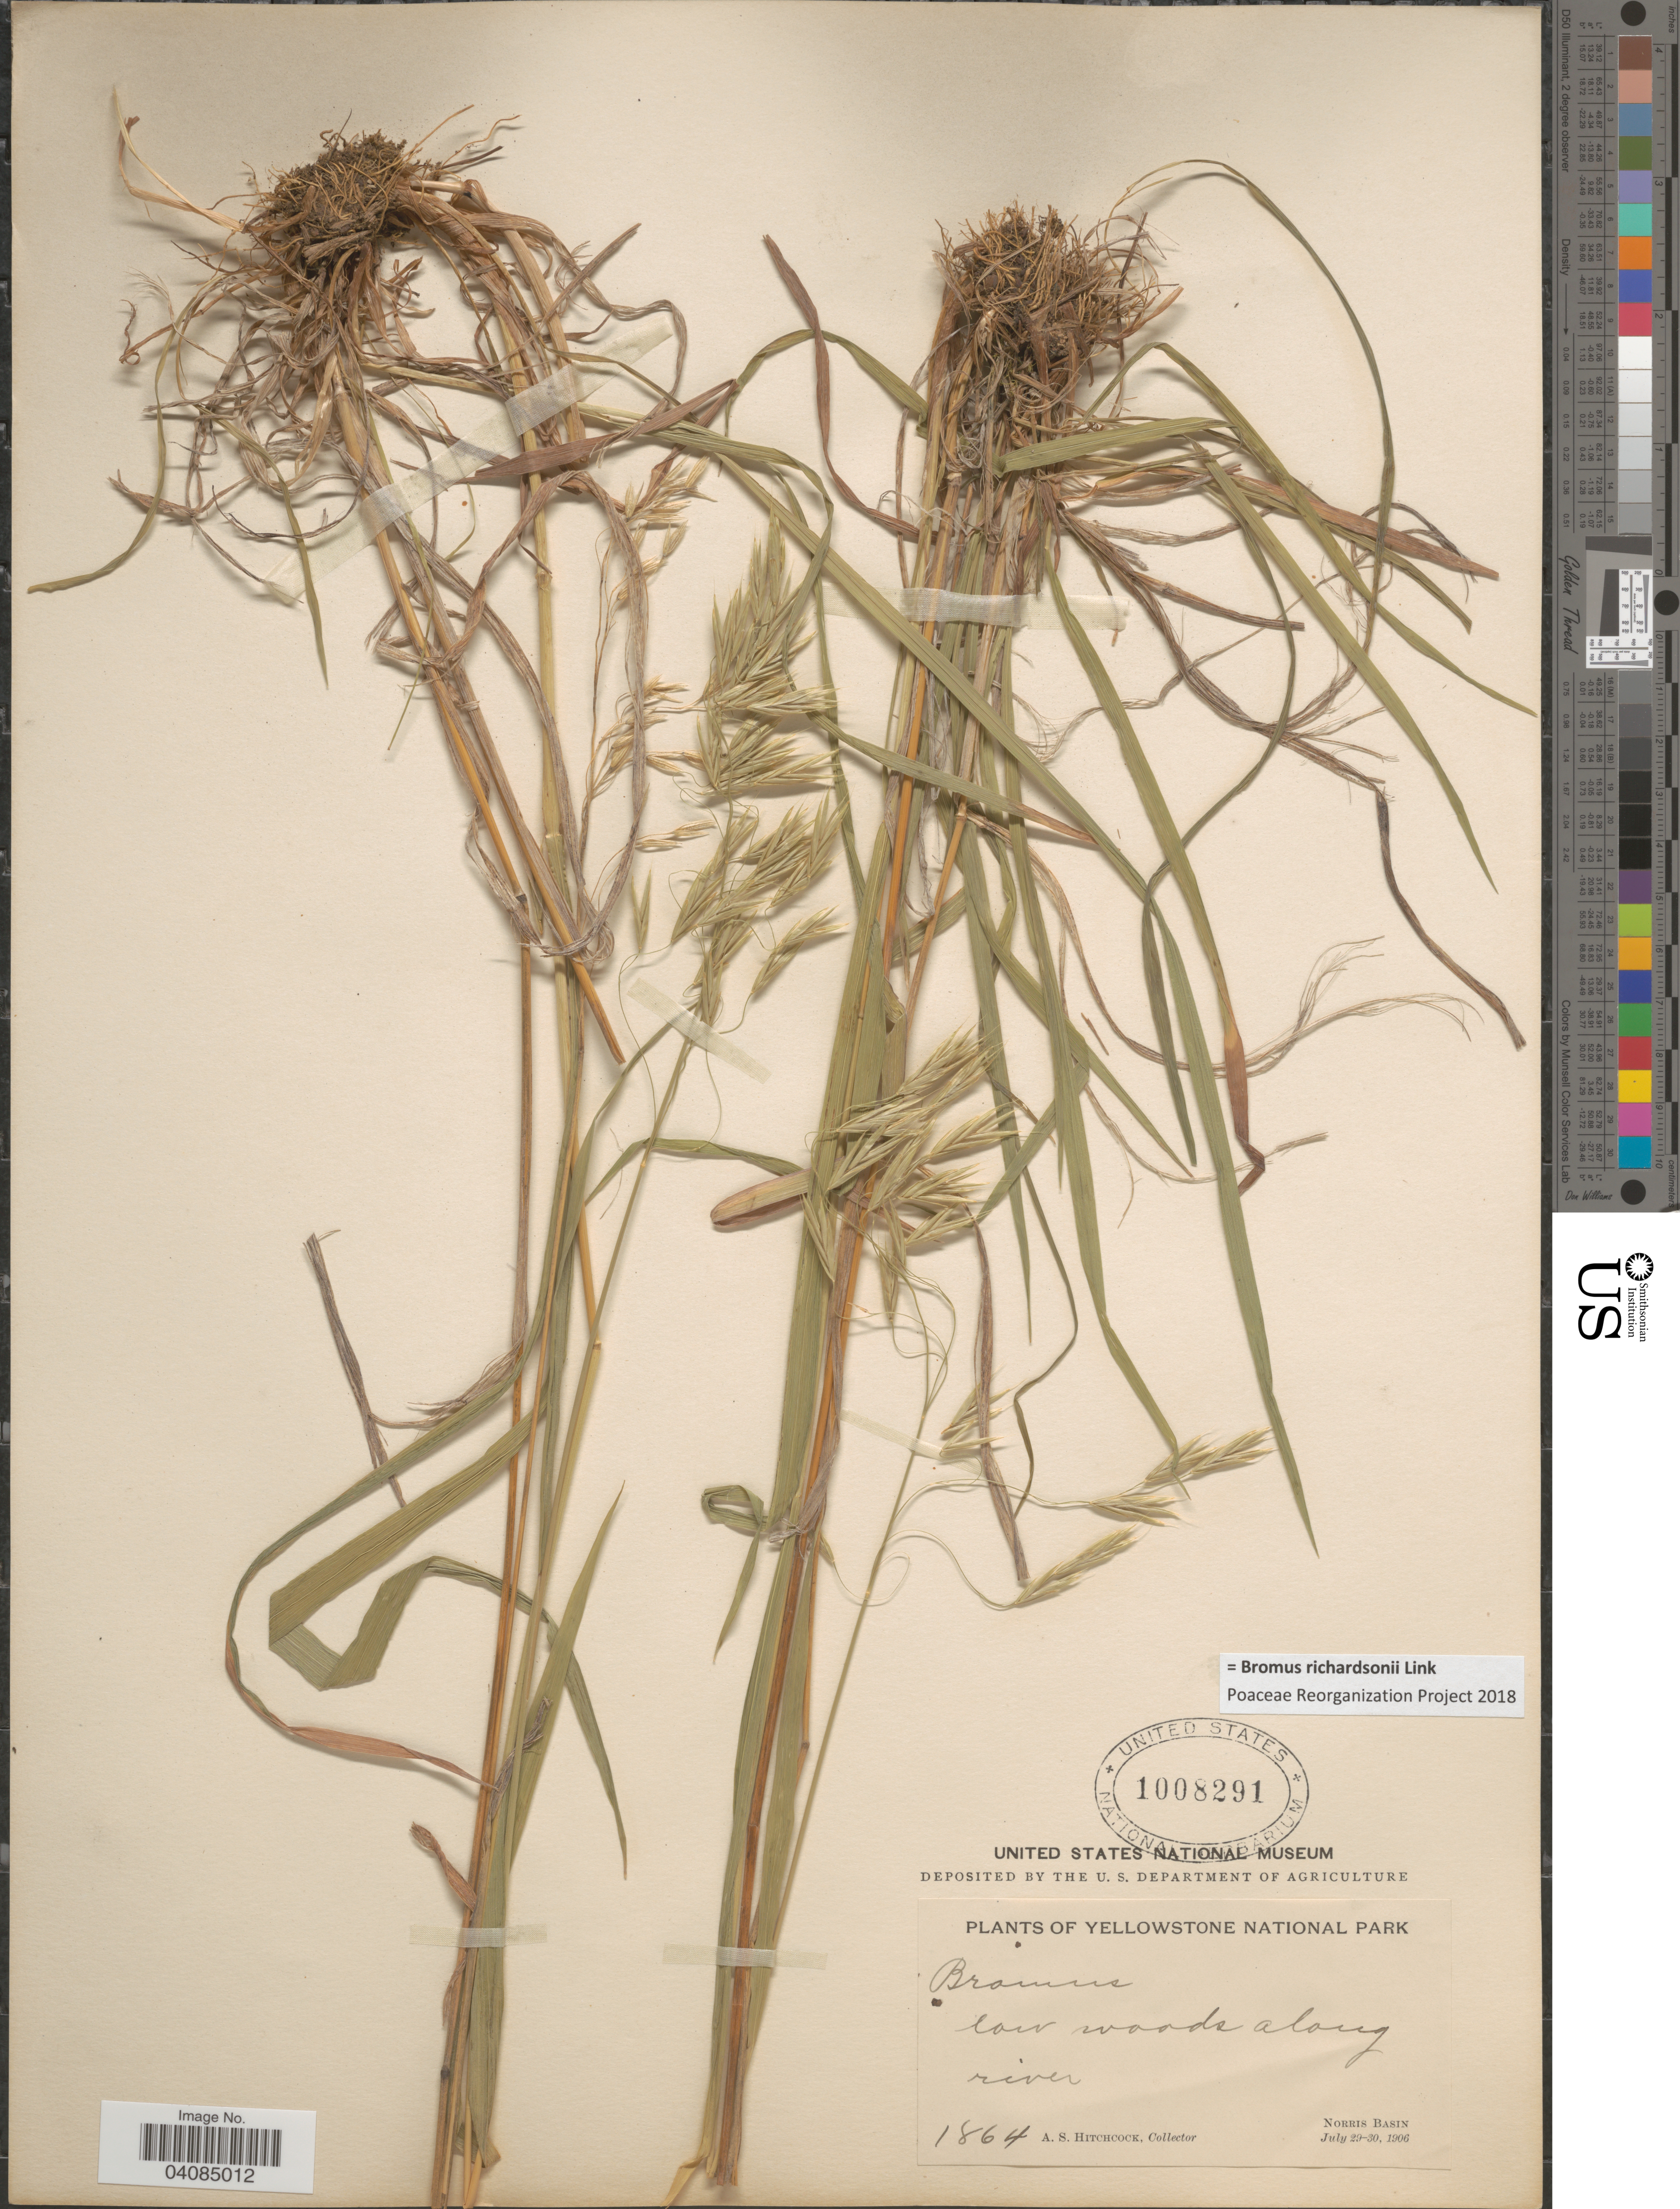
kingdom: Plantae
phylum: Tracheophyta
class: Liliopsida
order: Poales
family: Poaceae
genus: Bromus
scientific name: Bromus racemosus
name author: L.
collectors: A. S. Hitchcock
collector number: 1864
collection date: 1906-07-29/1906-07-30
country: United States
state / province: Wyoming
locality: Yellowstone National Park. Low woods along river. Norris Basin.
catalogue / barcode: US 1008291